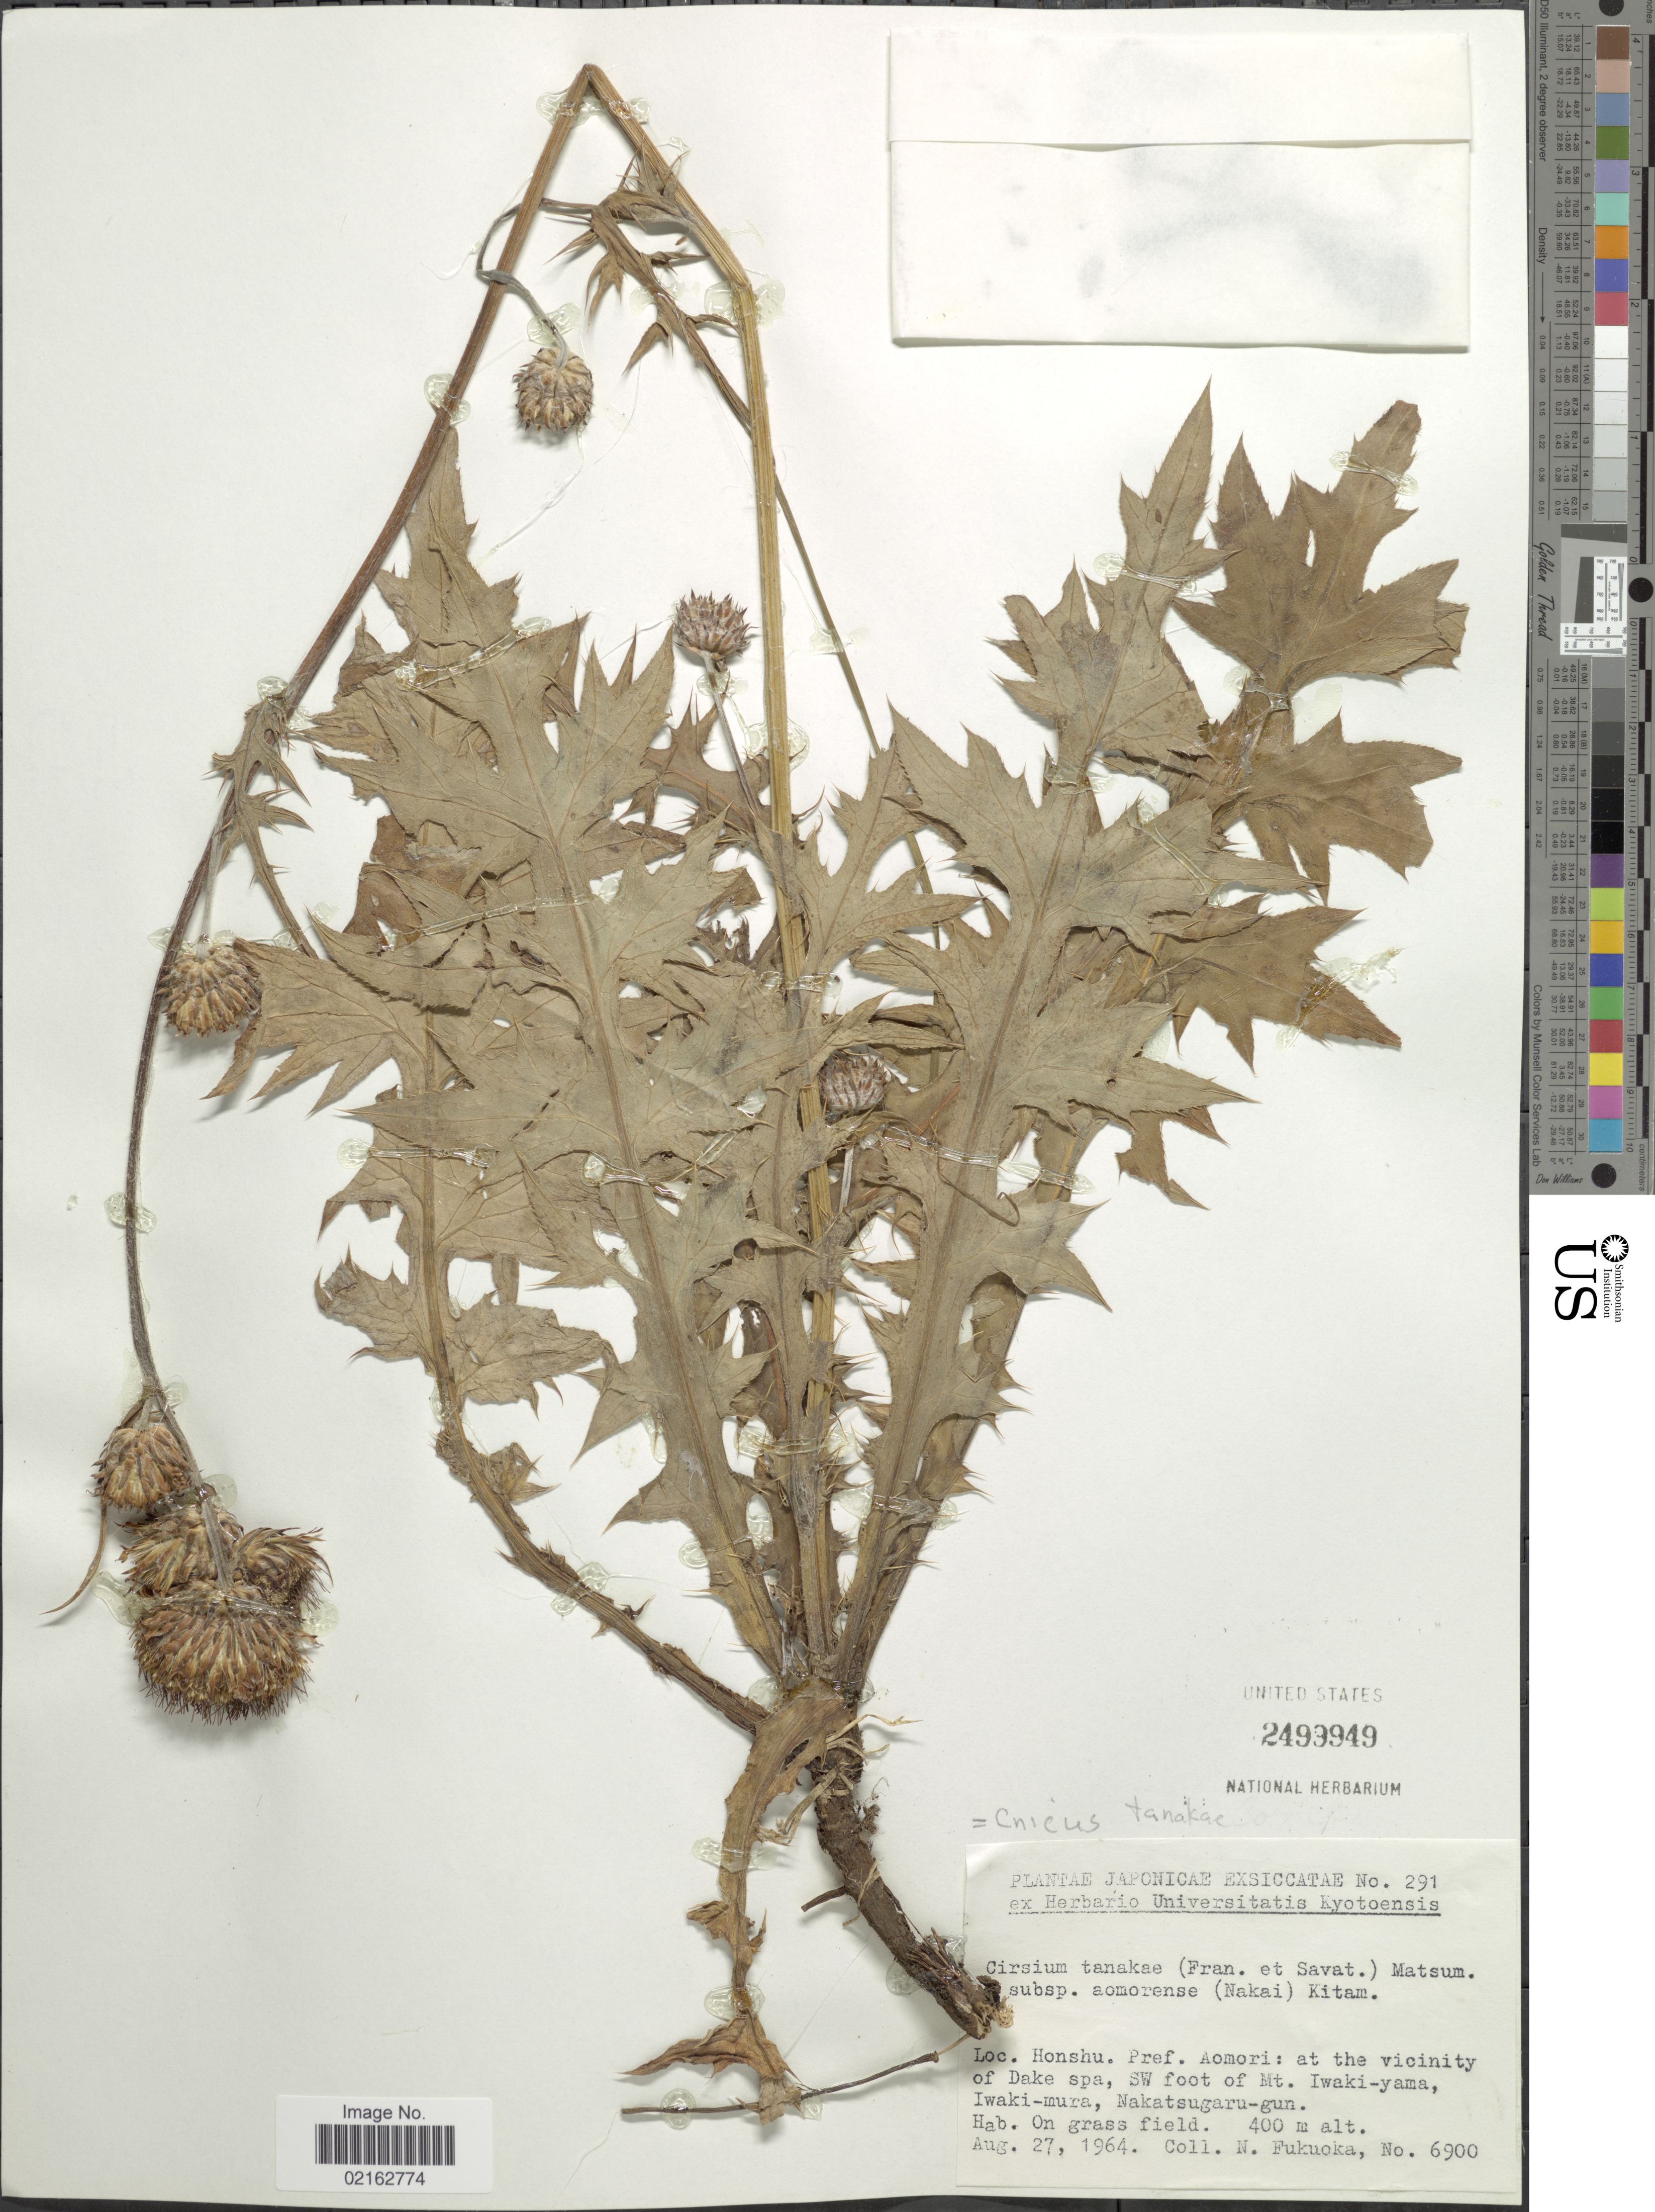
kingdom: Plantae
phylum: Tracheophyta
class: Magnoliopsida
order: Asterales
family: Asteraceae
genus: Cirsium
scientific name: Cirsium nipponicum var. incomptum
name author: (Maxim.) Kitam. ex Ohwi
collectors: N. Fukuoka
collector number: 6900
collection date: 1964-08-27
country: Japan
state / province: Aomori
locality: Honshu. Pref. Aomori: at the vicinity of Dake spa, SW foot of Mt. Iwaki-yama, Iwaki-mura, Nakatsugaru-gun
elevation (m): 400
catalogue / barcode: US 2499949